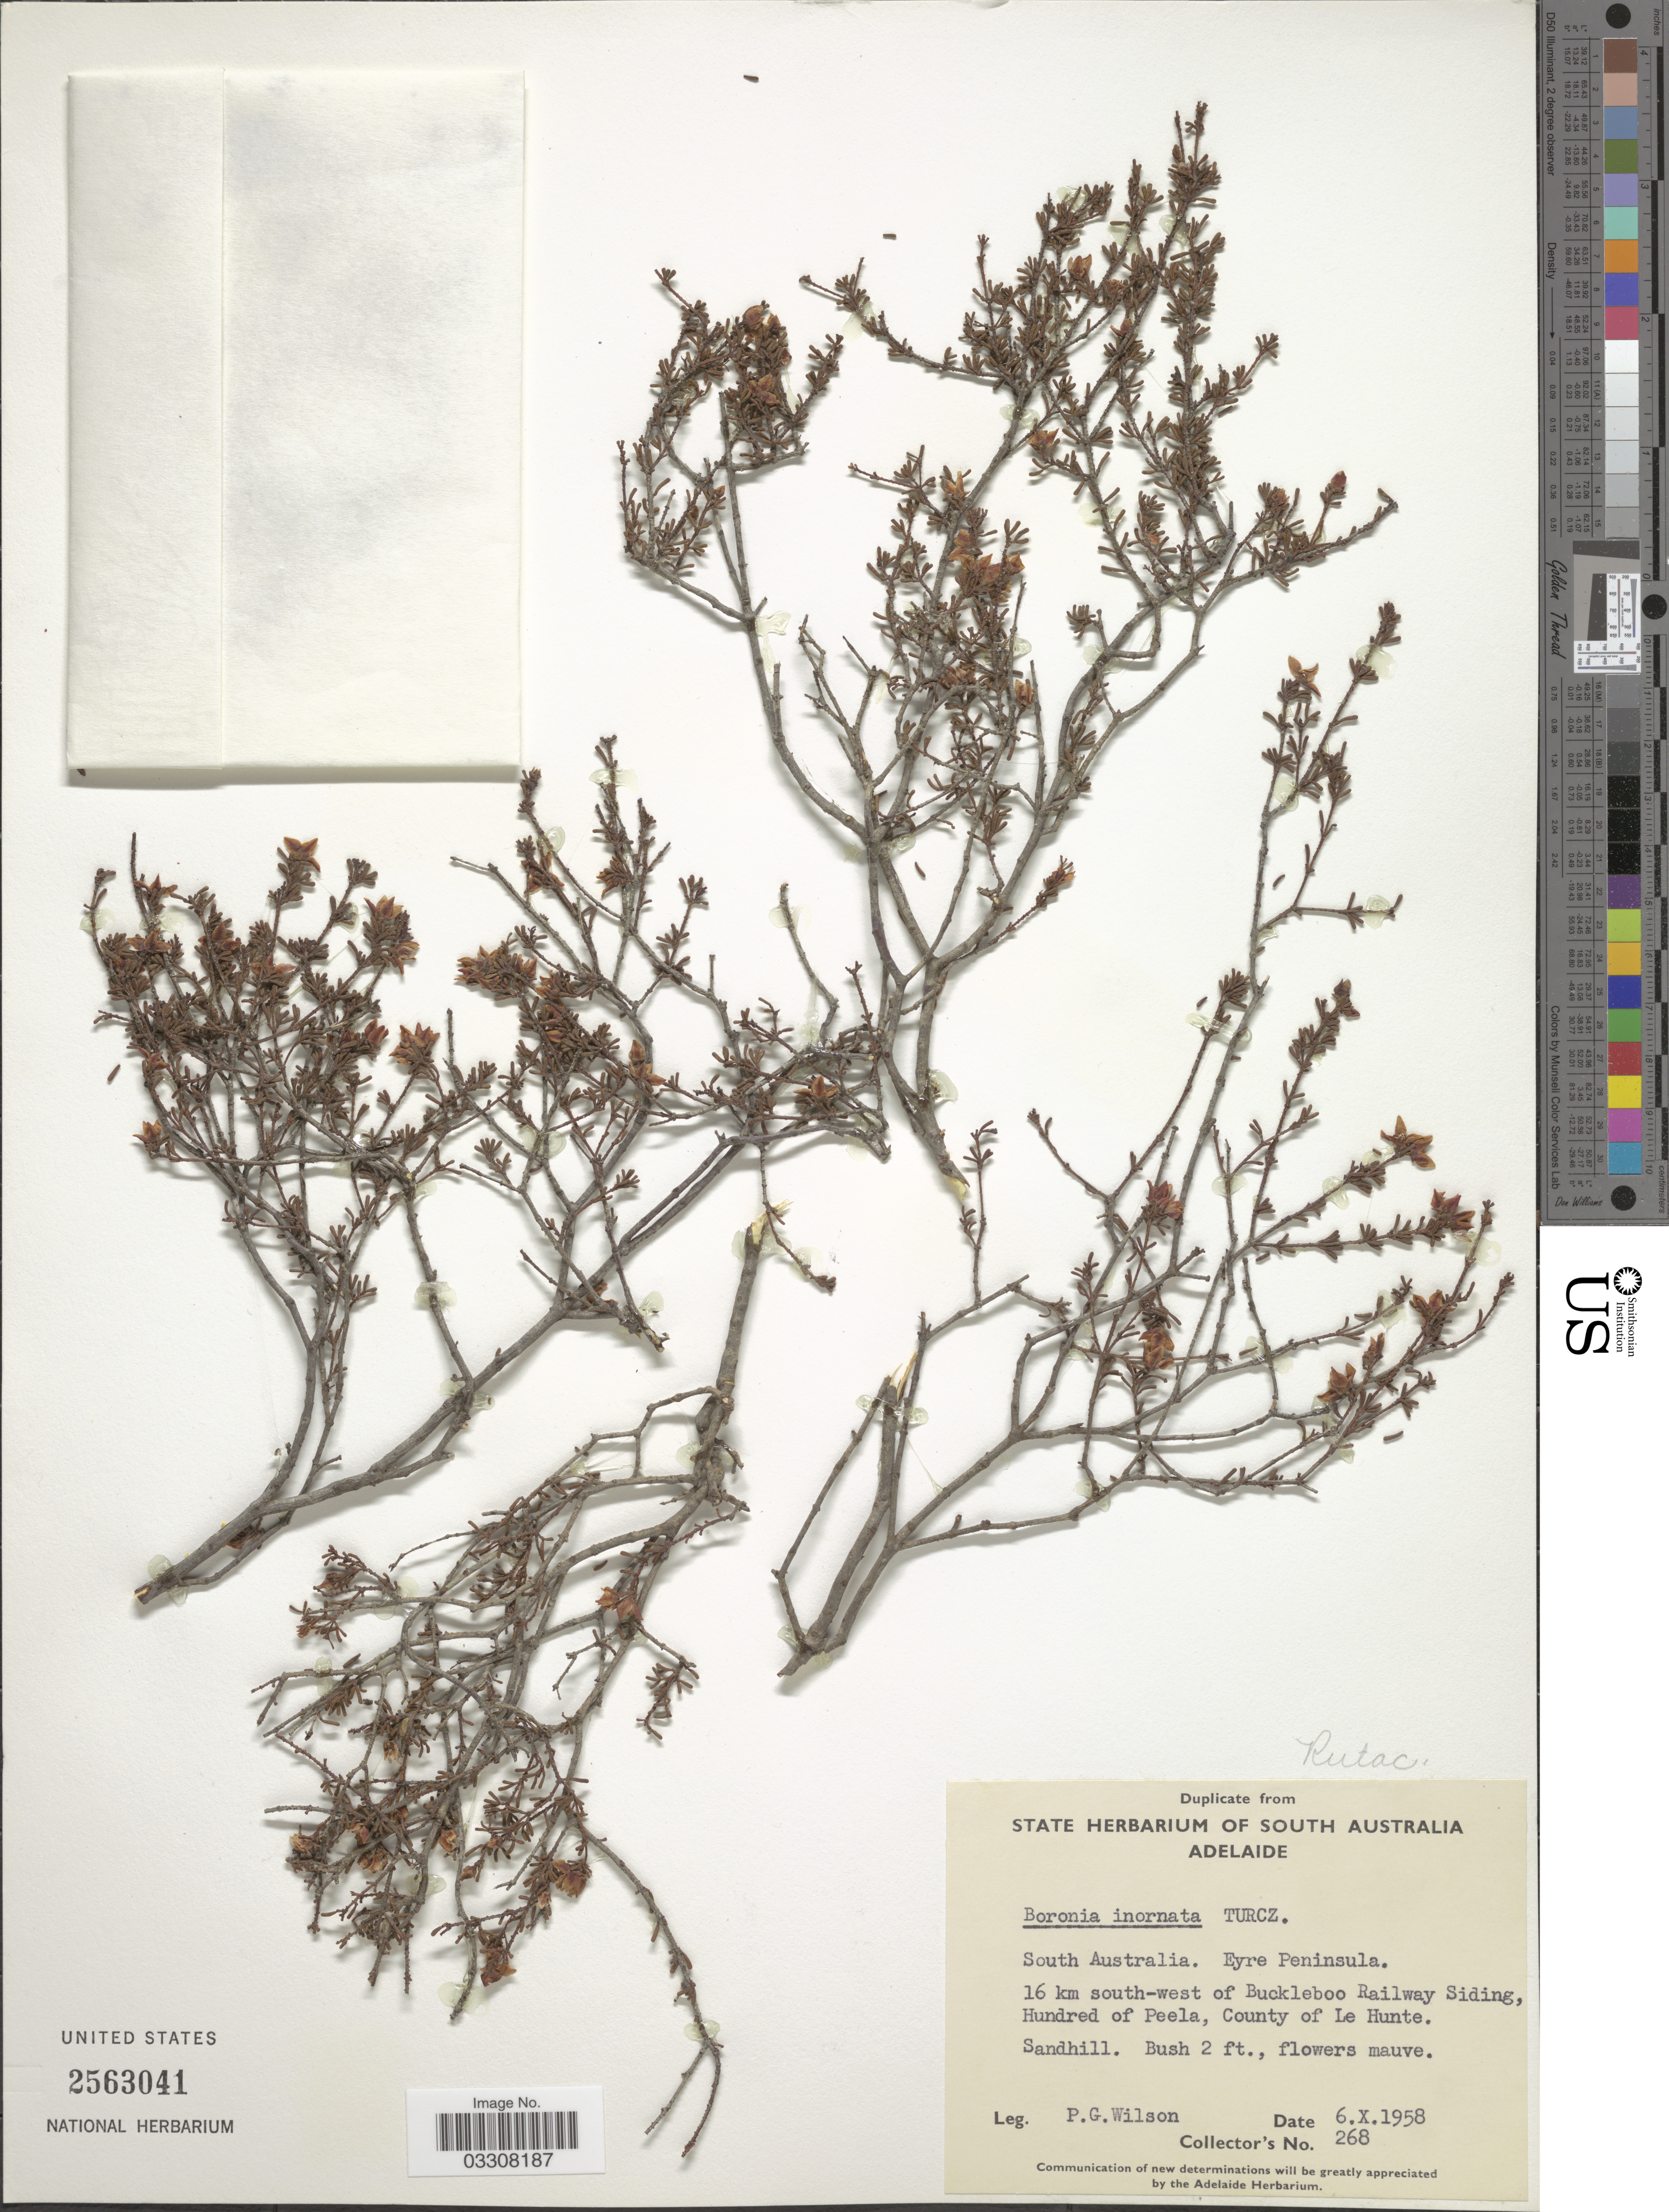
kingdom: Plantae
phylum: Tracheophyta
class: Magnoliopsida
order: Sapindales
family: Rutaceae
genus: Boronia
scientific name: Boronia inornata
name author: Turcz.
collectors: P. Wilson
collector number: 268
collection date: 1958-10-06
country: Australia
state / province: South Australia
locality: Eyre Peninsula. 16 km south-west of Buckleboo Railway Siding, Hundred of Peela, County of Le Hunte.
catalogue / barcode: US 2563041